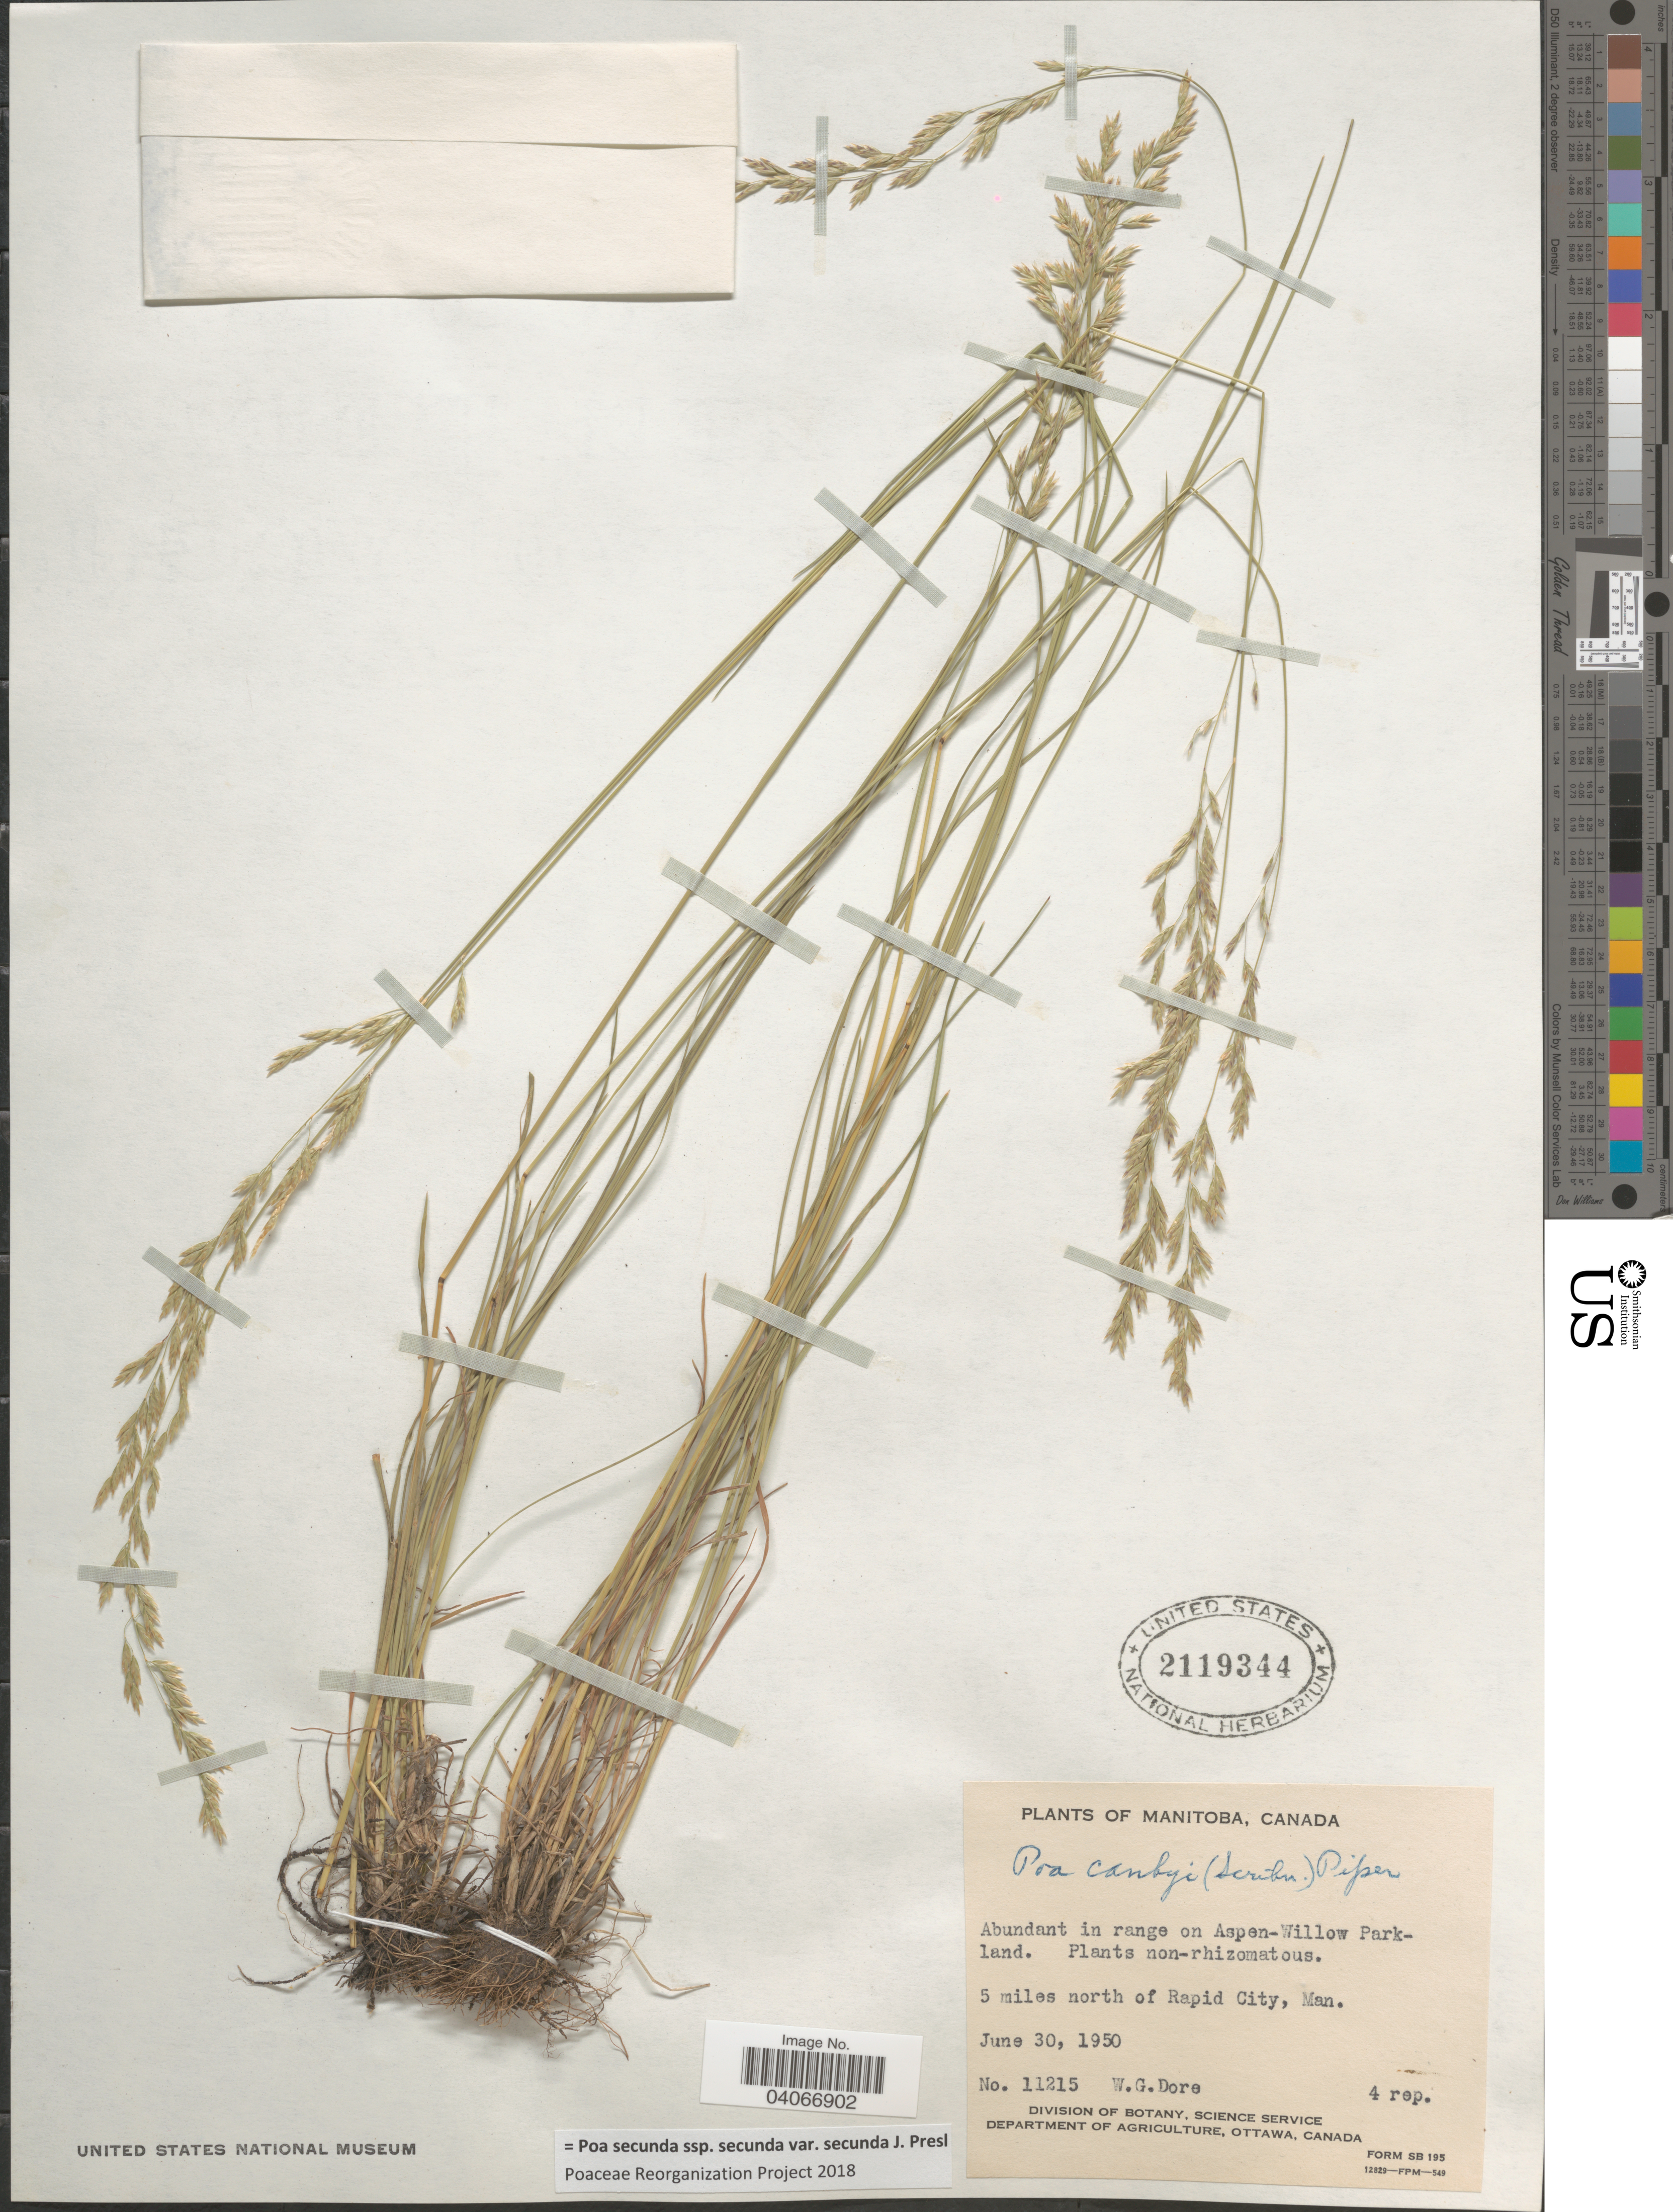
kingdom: Plantae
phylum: Tracheophyta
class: Liliopsida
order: Poales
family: Poaceae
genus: Poa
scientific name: Poa secunda subsp. secunda var. secunda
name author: J. Presl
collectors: W. Dore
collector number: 11215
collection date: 1950-06-30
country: Canada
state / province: Manitoba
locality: Abundant in range on Aspen-Willow Parkland. 5 miles north of Rapid City, Man.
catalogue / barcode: US 2119344